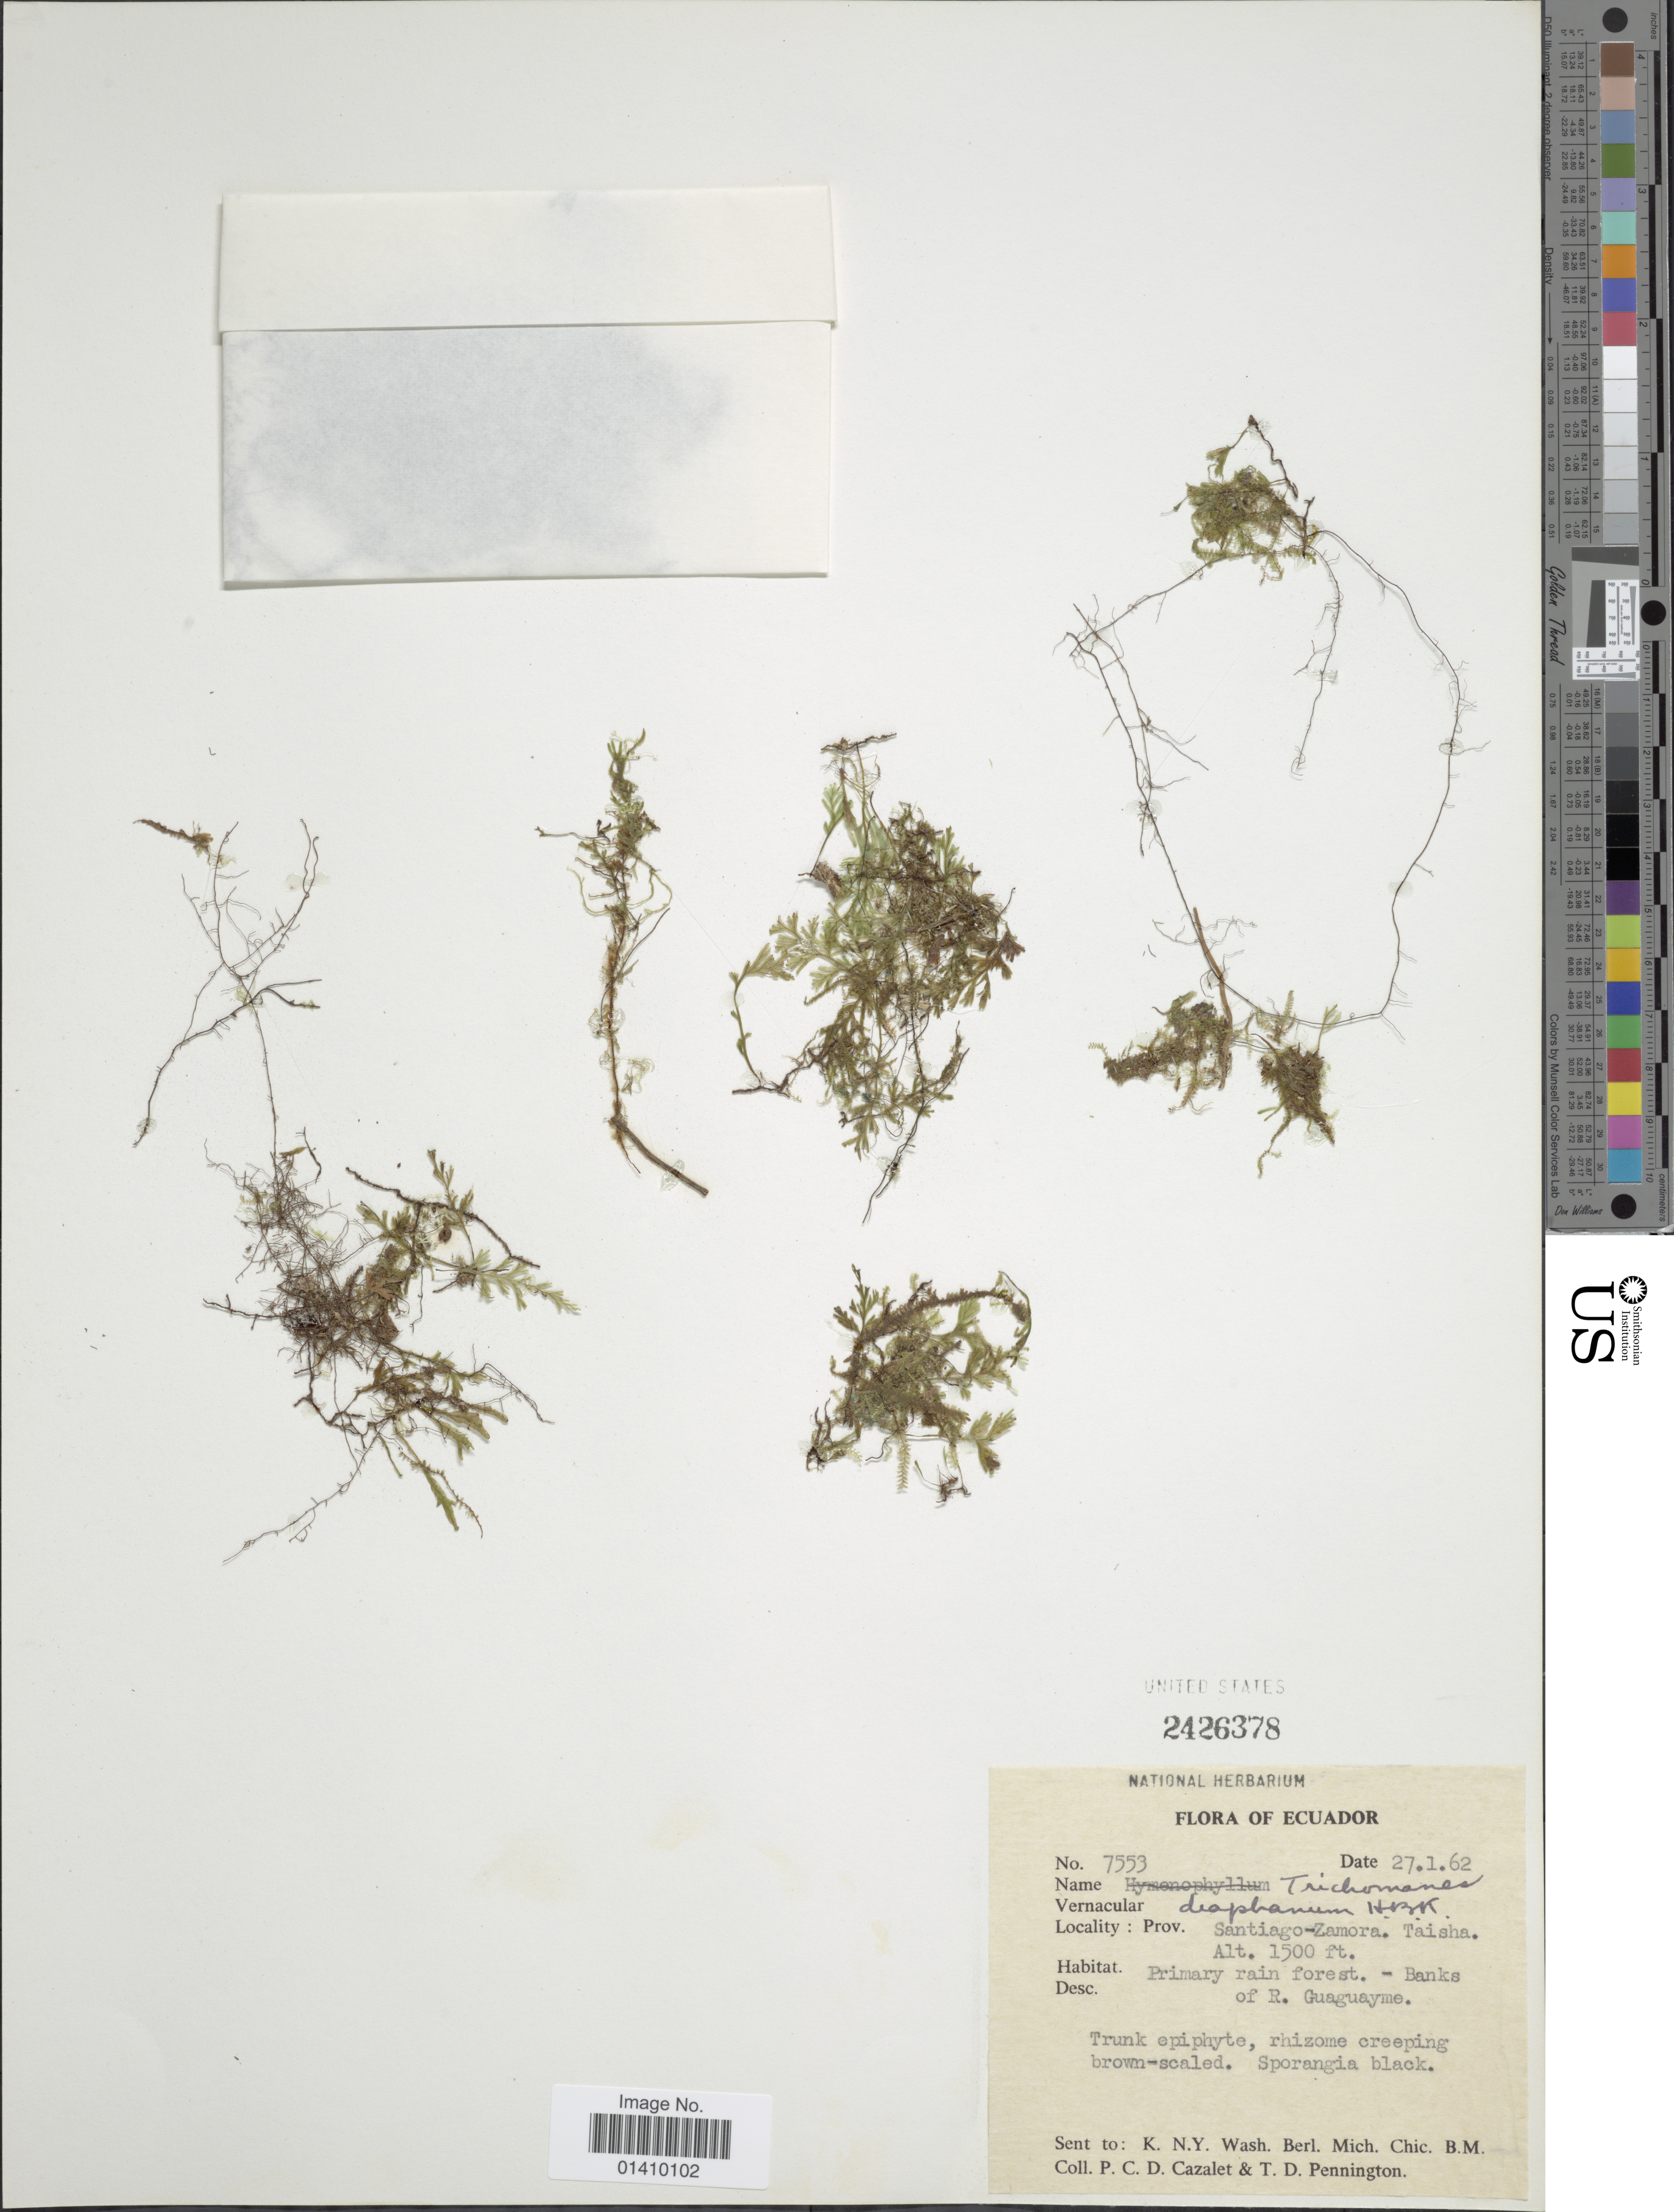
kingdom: Plantae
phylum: Tracheophyta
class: Polypodiopsida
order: Hymenophyllales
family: Hymenophyllaceae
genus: Polyphlebium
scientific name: Polyphlebium diaphanum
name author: (Kunth) Ebihara & Dubuisson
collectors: P. C. D. Cazalet & T. D. Pennington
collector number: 7553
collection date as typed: Transcribed d/m/y: 27/1/62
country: Ecuador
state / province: Zamora-Chinchipe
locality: Prov. Santiago Zamora Taisha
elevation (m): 457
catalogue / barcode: US 2426378